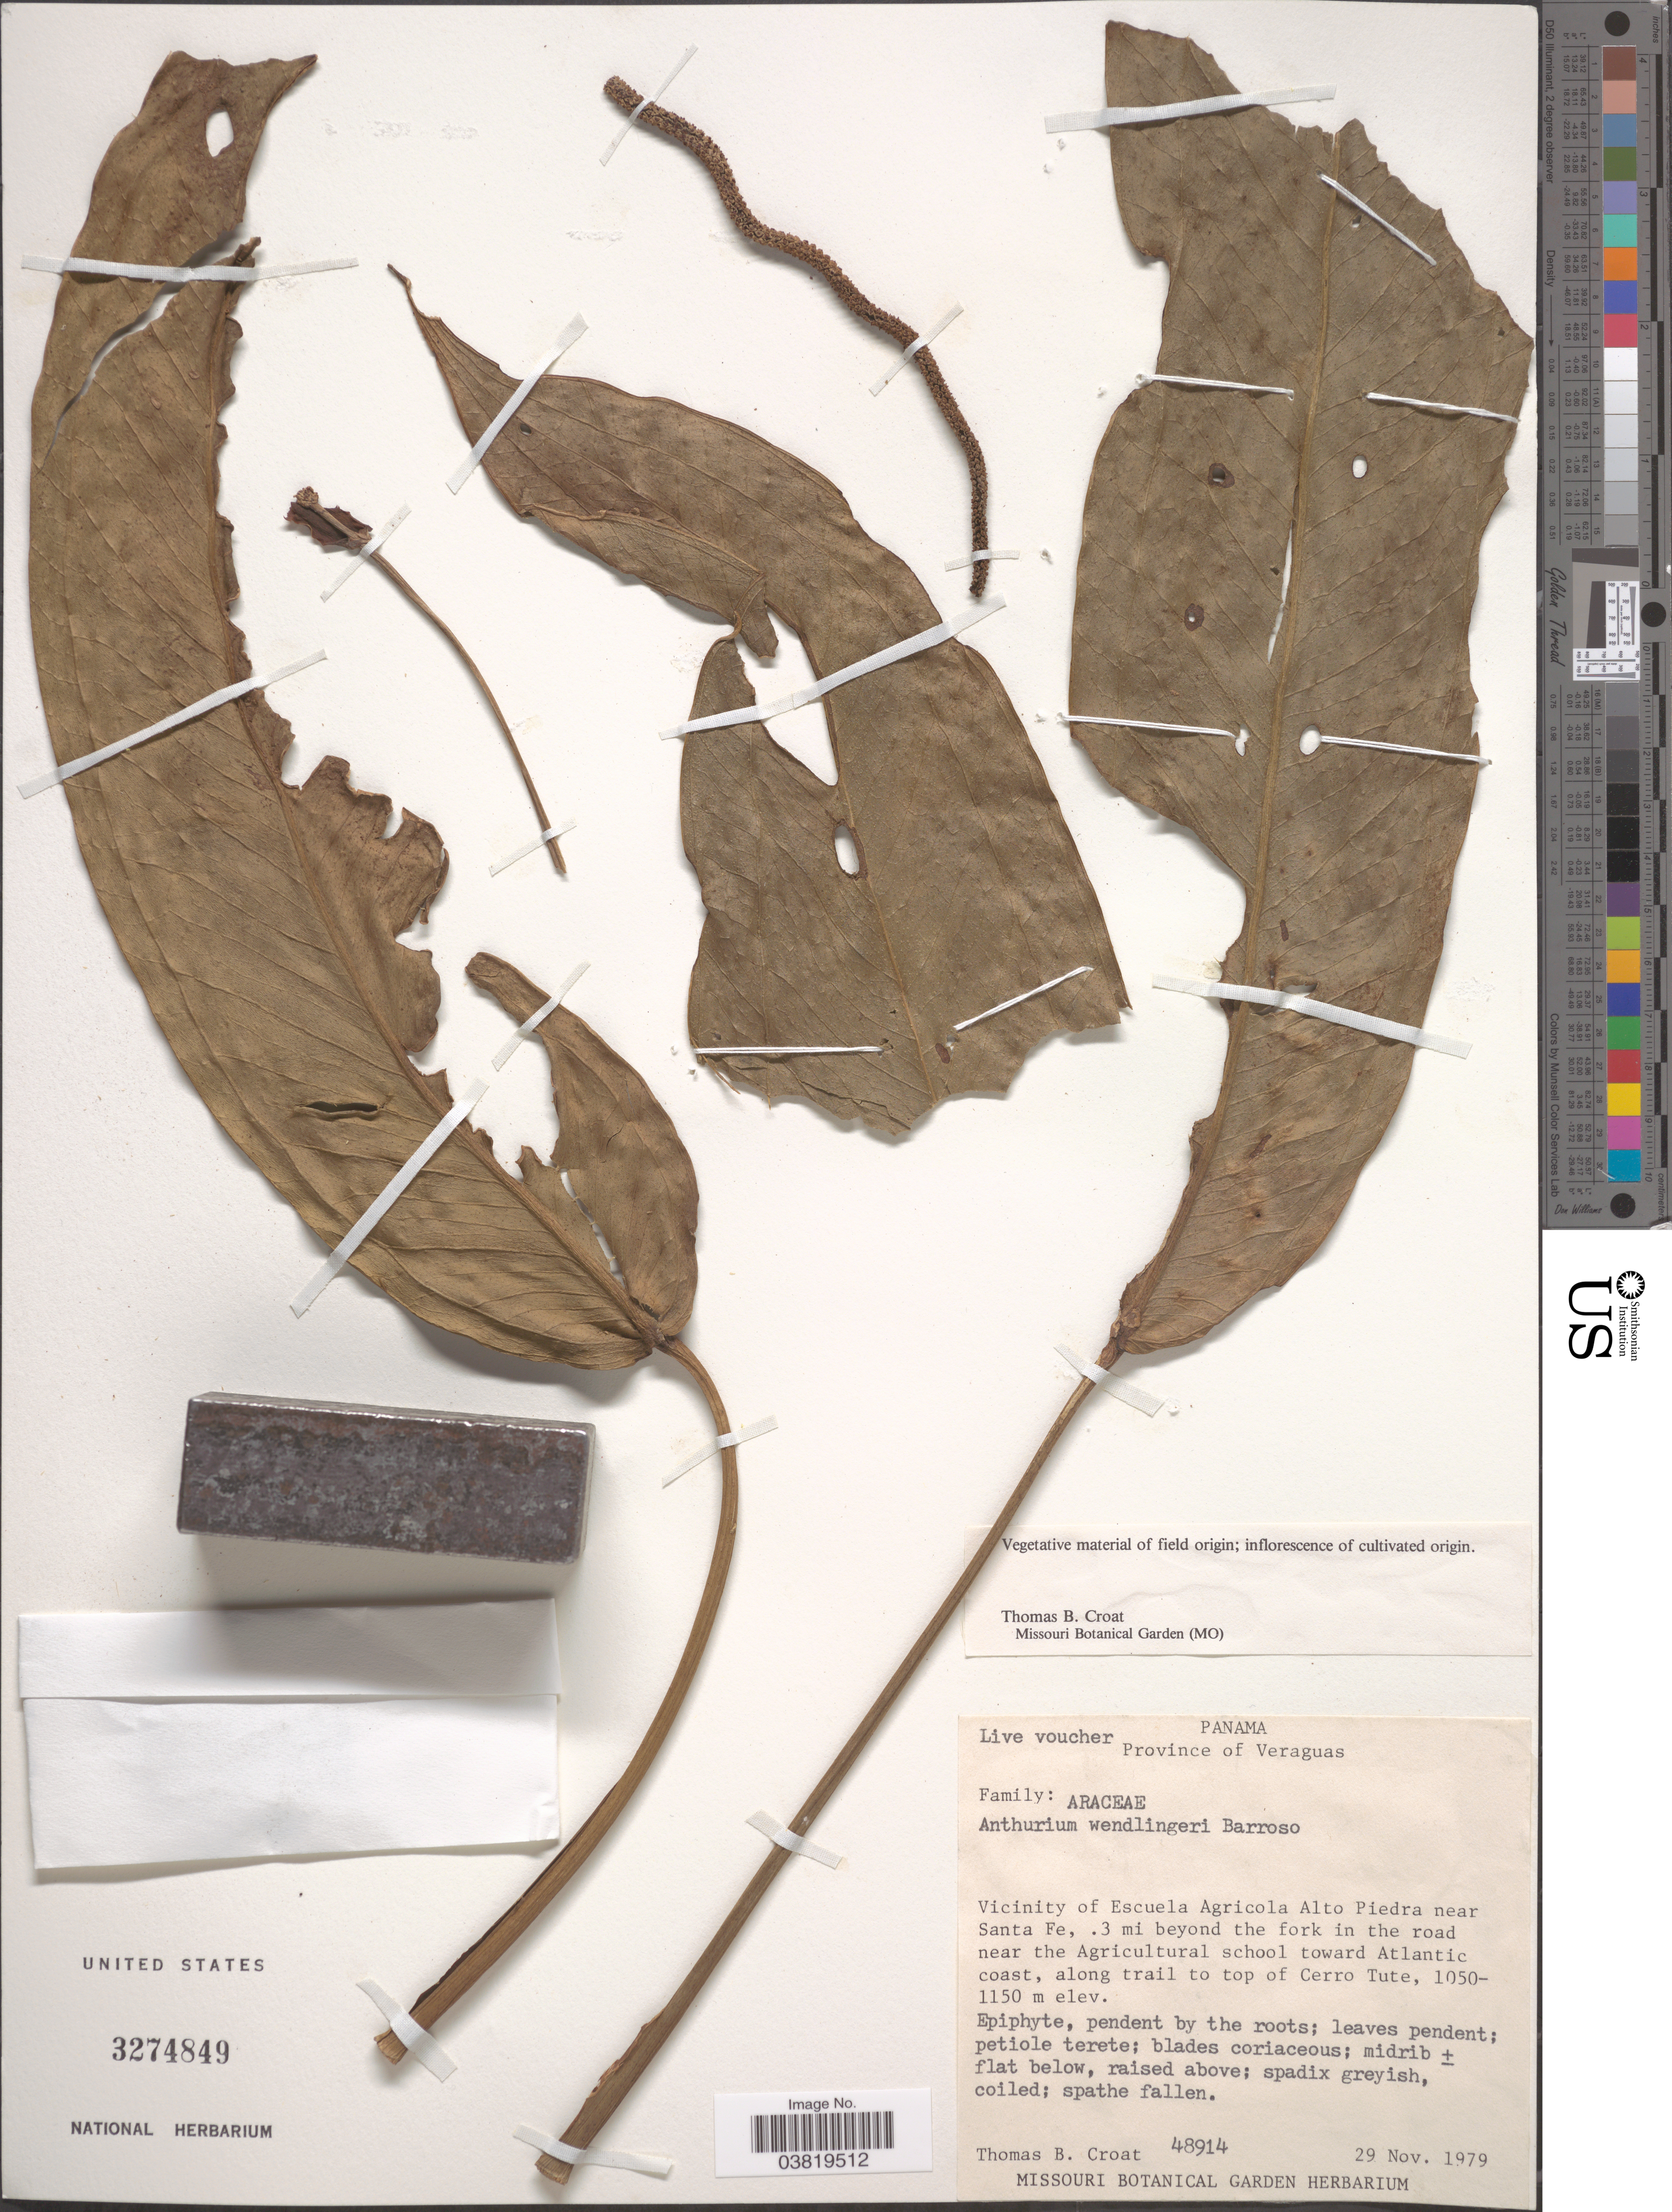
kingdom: Plantae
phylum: Tracheophyta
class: Liliopsida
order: Alismatales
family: Araceae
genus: Anthurium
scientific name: Anthurium wendlingeri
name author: G.M. Barroso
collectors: T. B. Croat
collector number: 48914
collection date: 1979-11-29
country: Panama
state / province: Veraguas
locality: Vicinity of Escuela Agricola Alto Piedra near Santa Fe, .3 mi beyond the fork in the road near the Agricultural school toward Atlantic coast, along trail to top of Cerro Tute.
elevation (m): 1050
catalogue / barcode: US 3274849